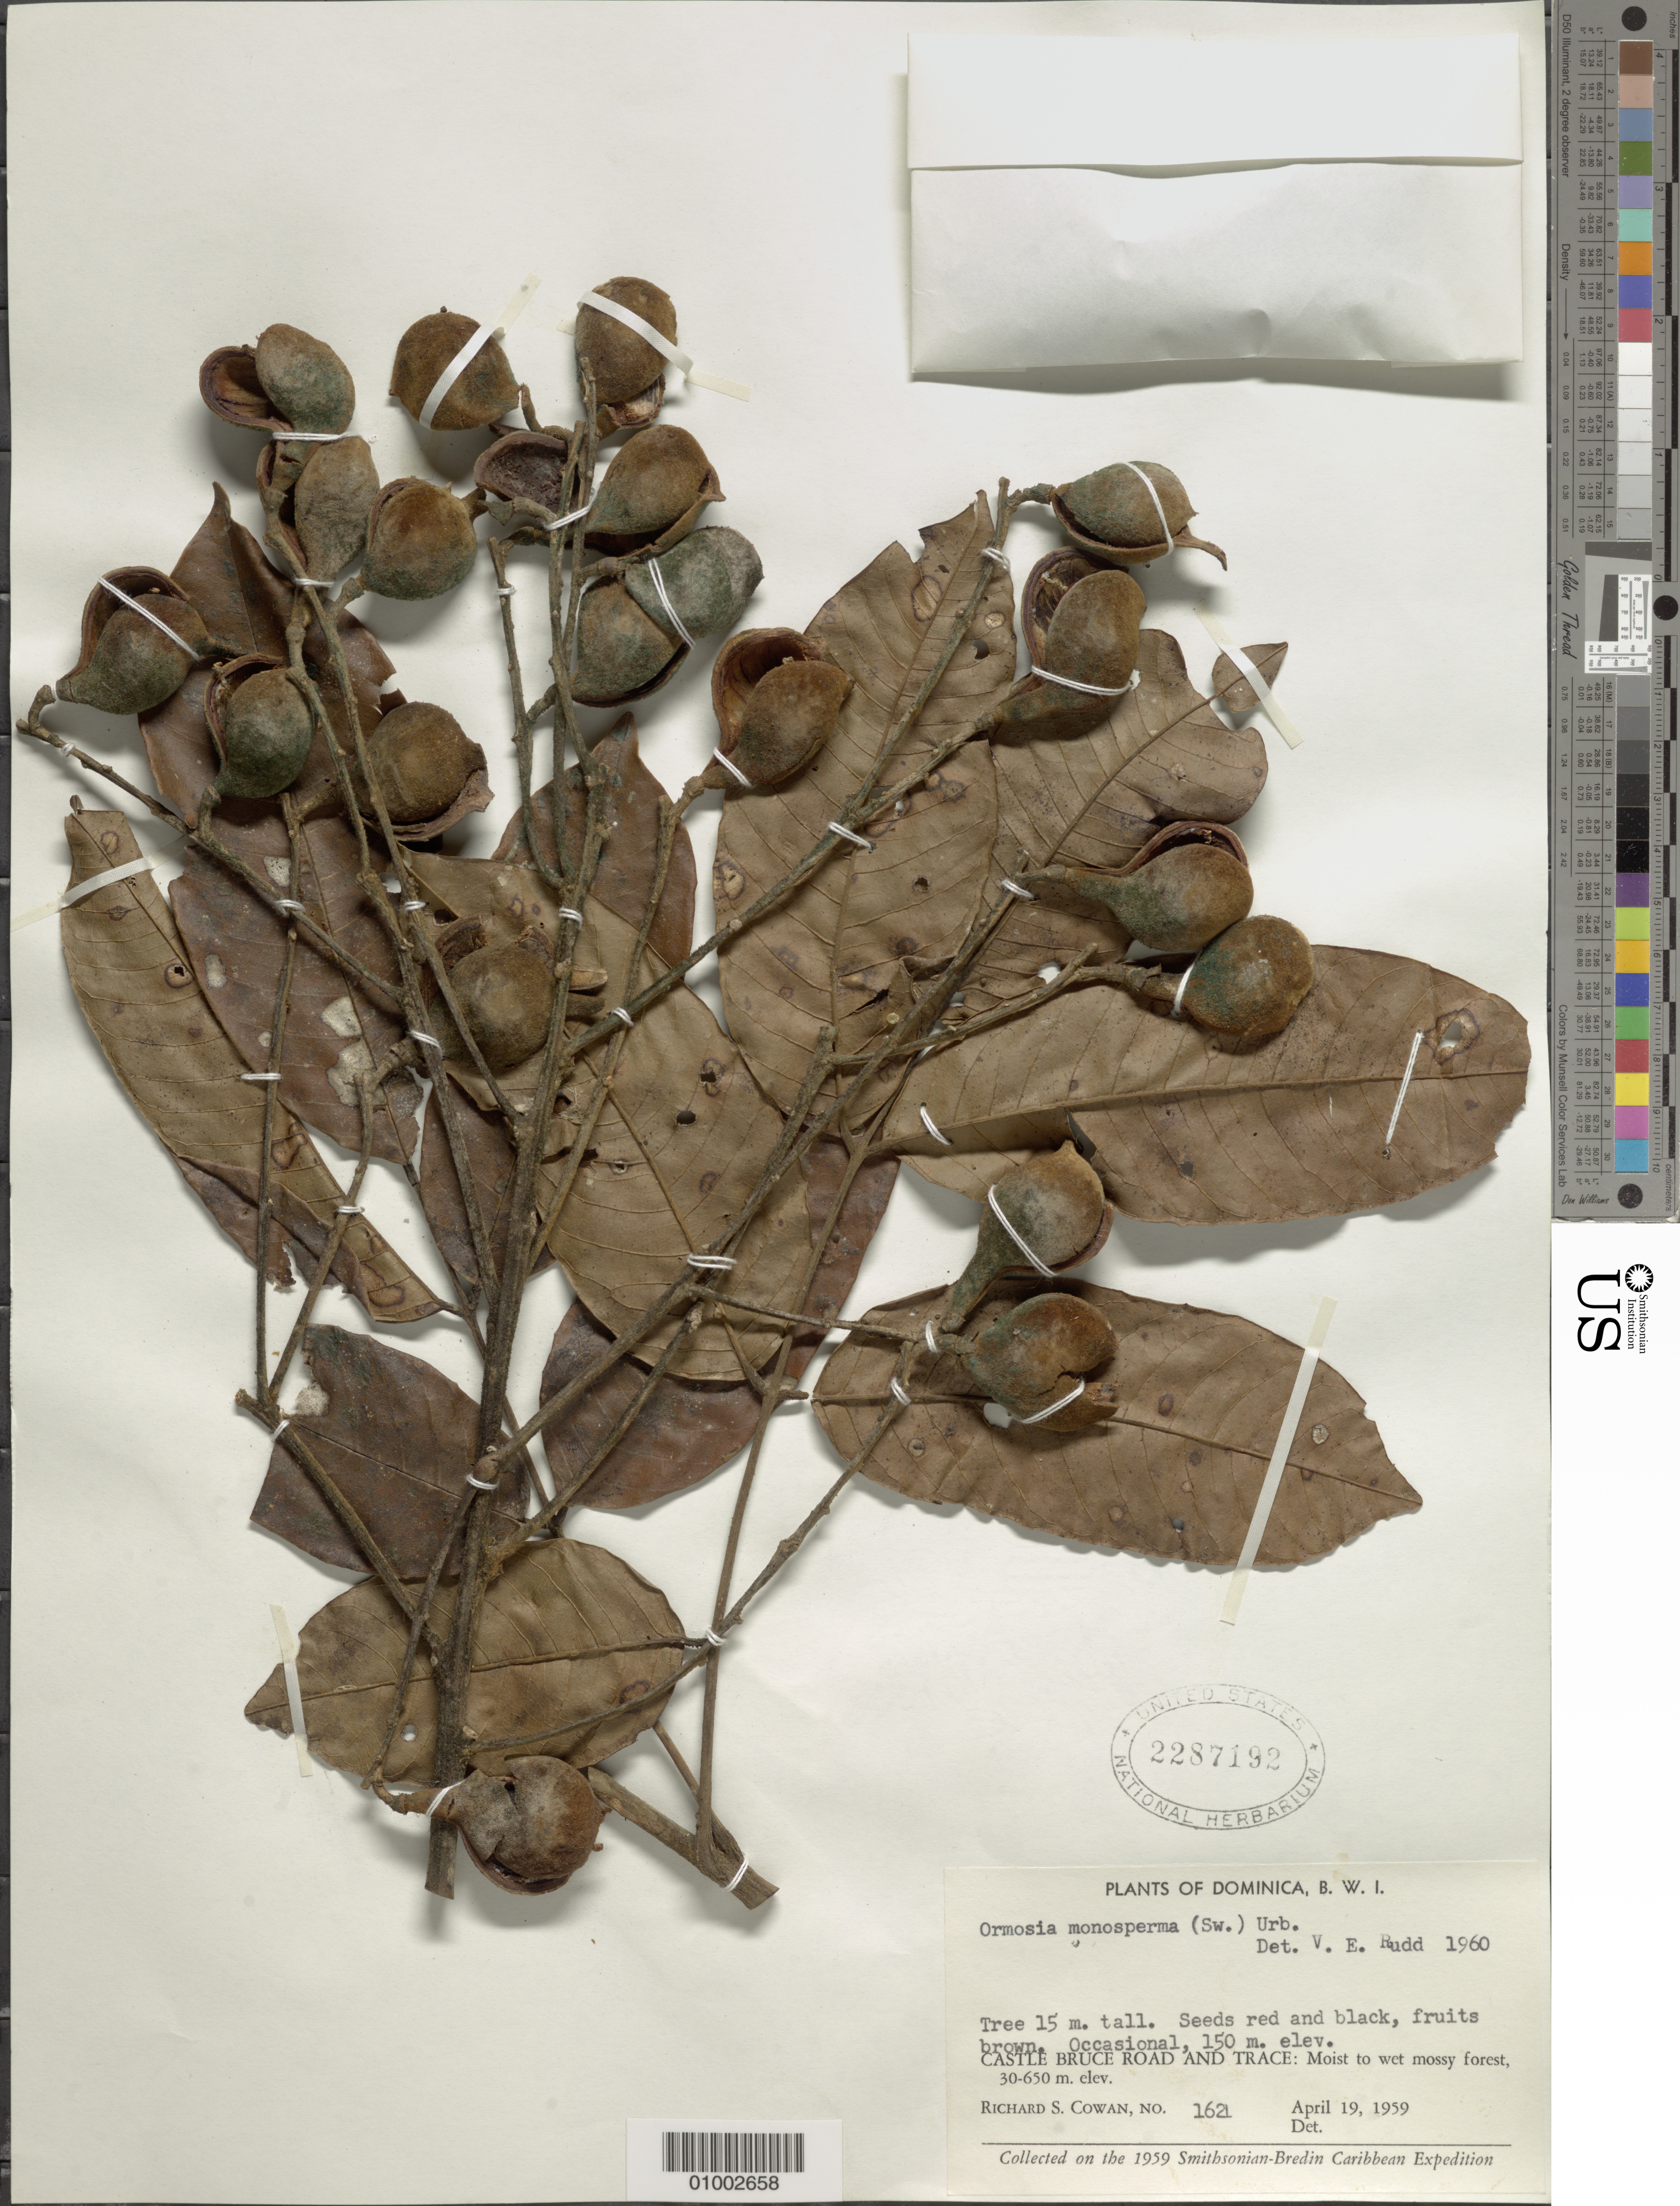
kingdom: Plantae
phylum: Tracheophyta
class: Magnoliopsida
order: Fabales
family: Fabaceae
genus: Ormosia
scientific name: Ormosia monosperma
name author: (Sw.) Urb.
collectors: R. S. Cowan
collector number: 162L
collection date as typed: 19 Apr 1959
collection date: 1959-04-19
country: Dominica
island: Dominica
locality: Castle Bruce Road and Trace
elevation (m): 150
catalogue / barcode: US 2287192